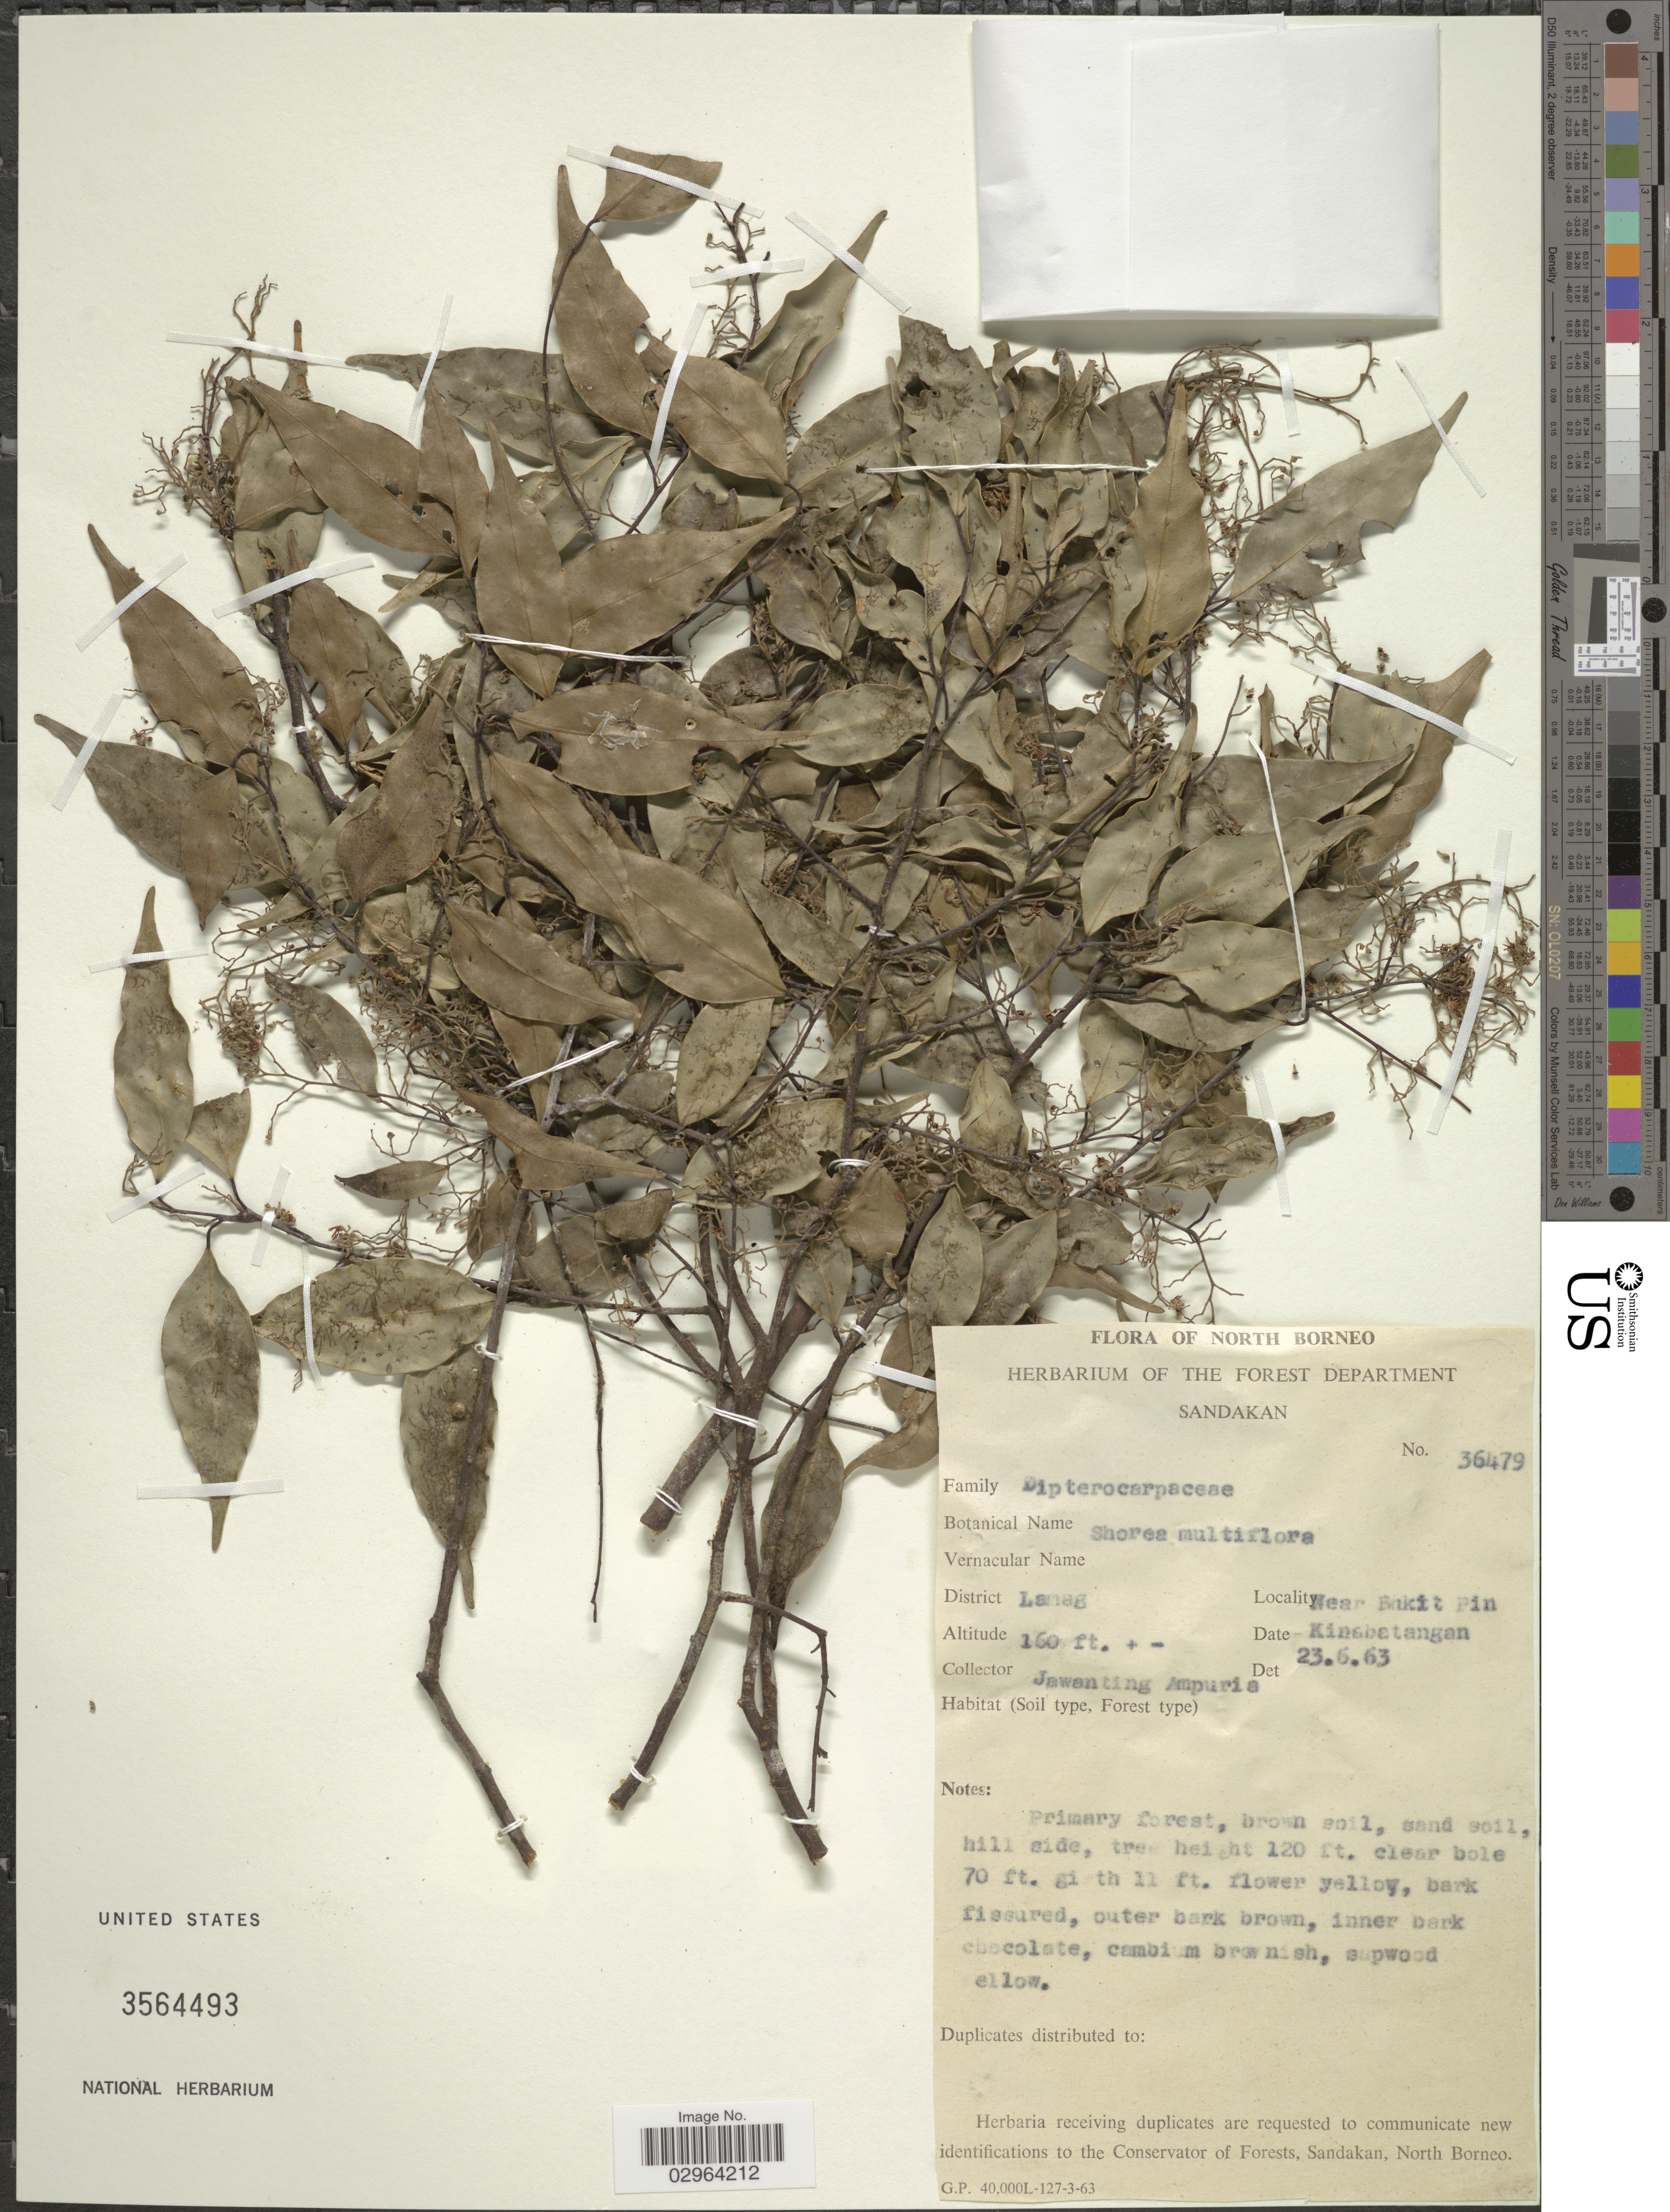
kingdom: Plantae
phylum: Tracheophyta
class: Magnoliopsida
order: Malvales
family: Dipterocarpaceae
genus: Richetia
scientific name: Richetia multiflora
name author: (Burck) P.S. Ashton & J. Heck.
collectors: J. Ampuria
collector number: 36479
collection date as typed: Transcribed d/m/y: 23/6/63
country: Malaysia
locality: North Borneo. District Lamag. Near Bukit Pin Kinabatangan.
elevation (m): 49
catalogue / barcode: US 3564493